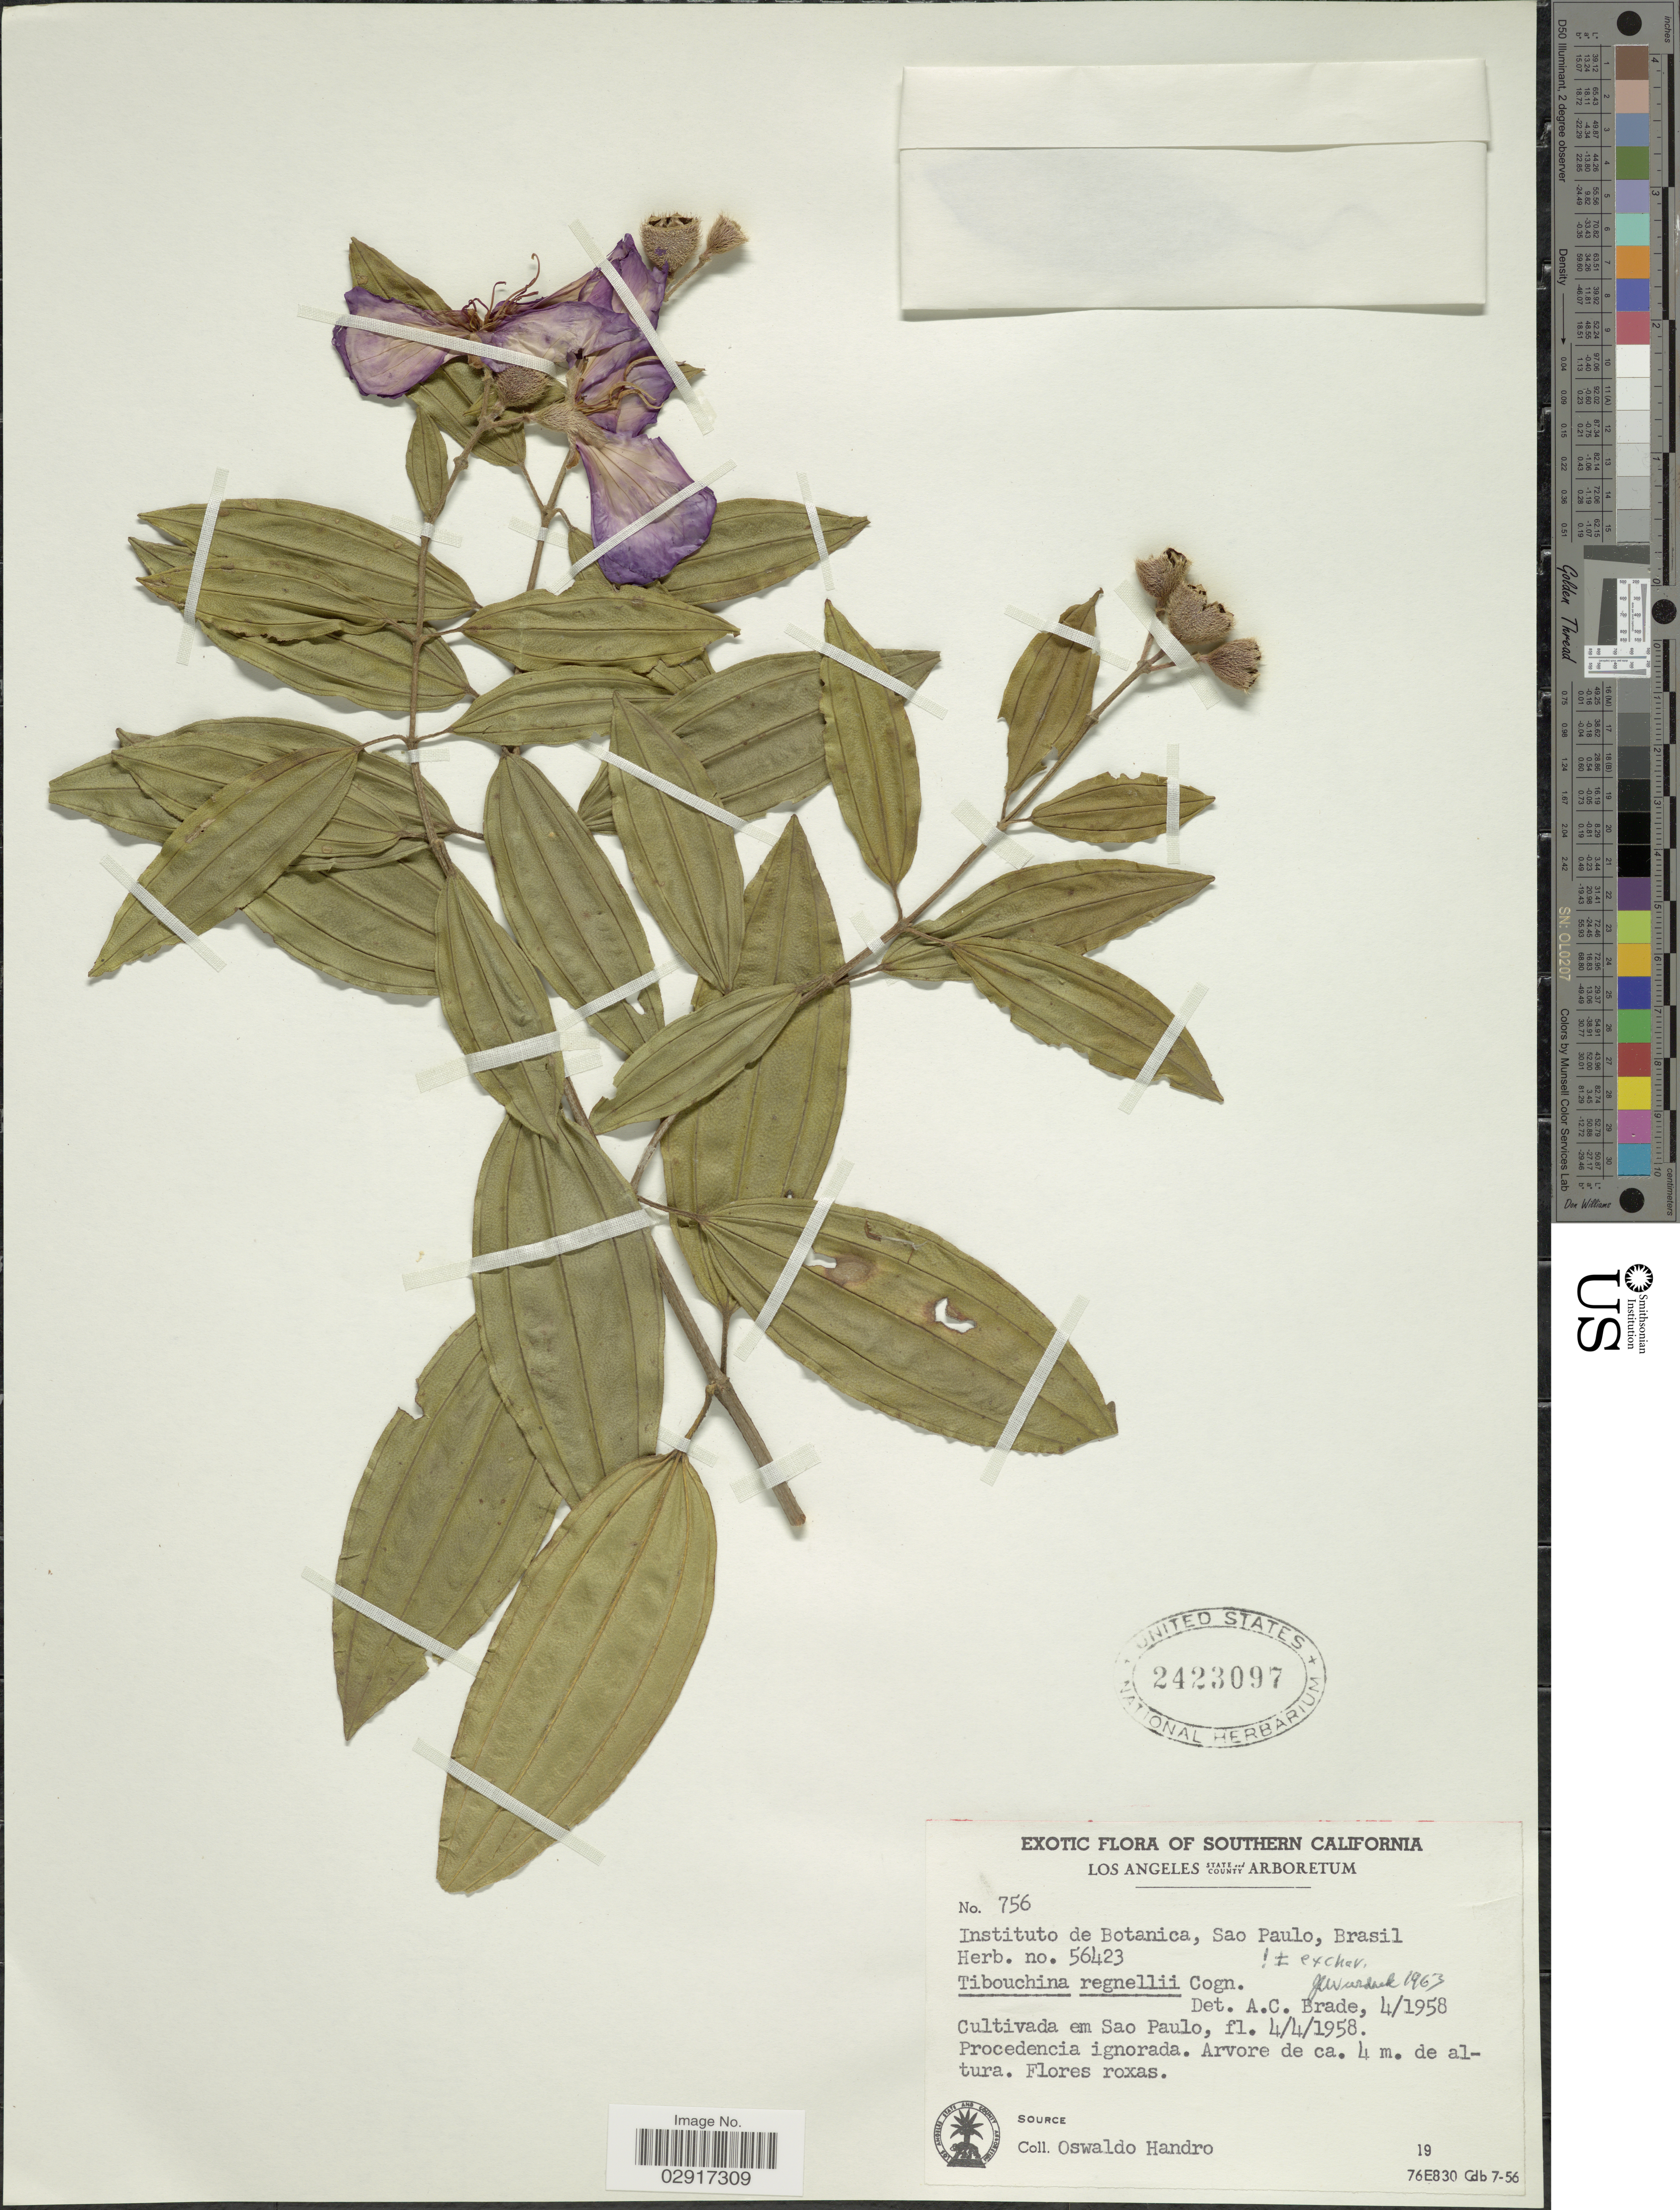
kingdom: Plantae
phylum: Tracheophyta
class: Magnoliopsida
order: Myrtales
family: Melastomataceae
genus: Pleroma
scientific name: Pleroma andersregnellii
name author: P.J.F. Guim. & Michelang.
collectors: O. Handro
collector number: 756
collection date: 1958-04-04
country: United States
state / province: California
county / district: Los Angeles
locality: Southern California. Los Angeles State and County Arboretum. Cultivada em Sao Paulo.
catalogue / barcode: US 2423097